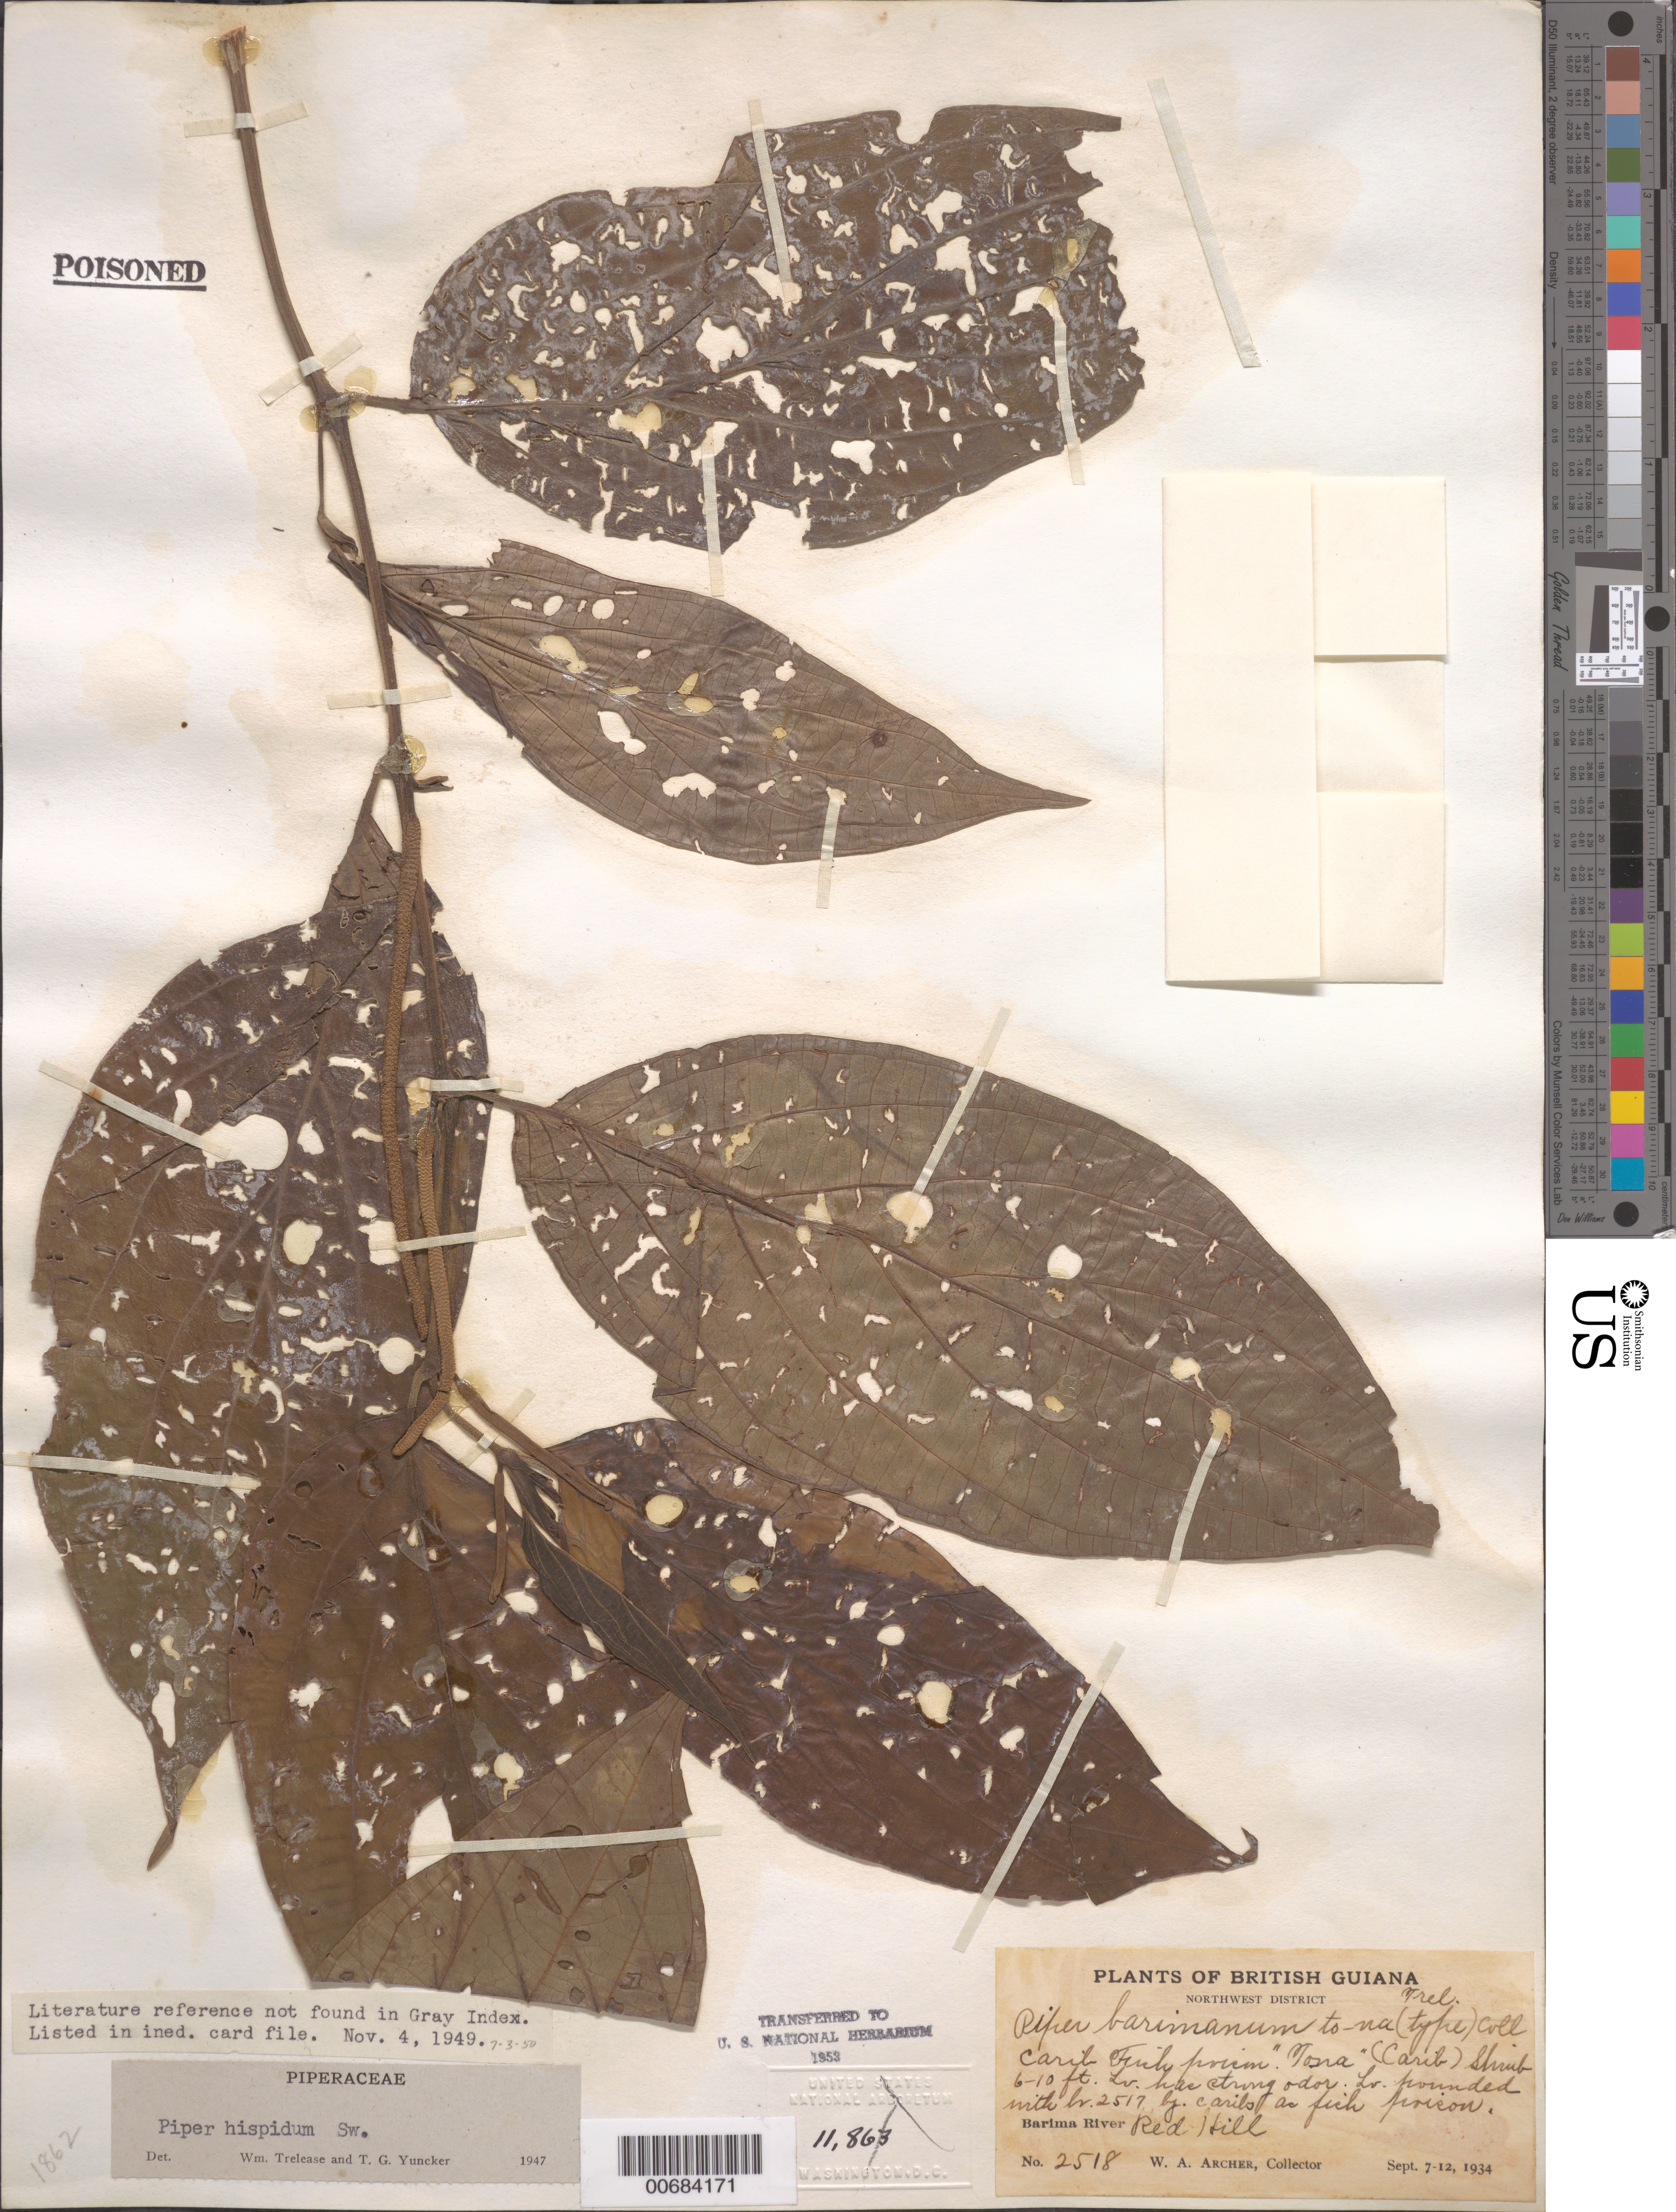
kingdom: Plantae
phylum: Tracheophyta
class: Magnoliopsida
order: Piperales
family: Piperaceae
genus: Piper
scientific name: Piper hispidum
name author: Sw.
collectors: W. Archer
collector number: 2518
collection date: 1934-09-07/1934-09-12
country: Guyana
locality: British Guiana. Northwest District. Barima River. Red Hill.